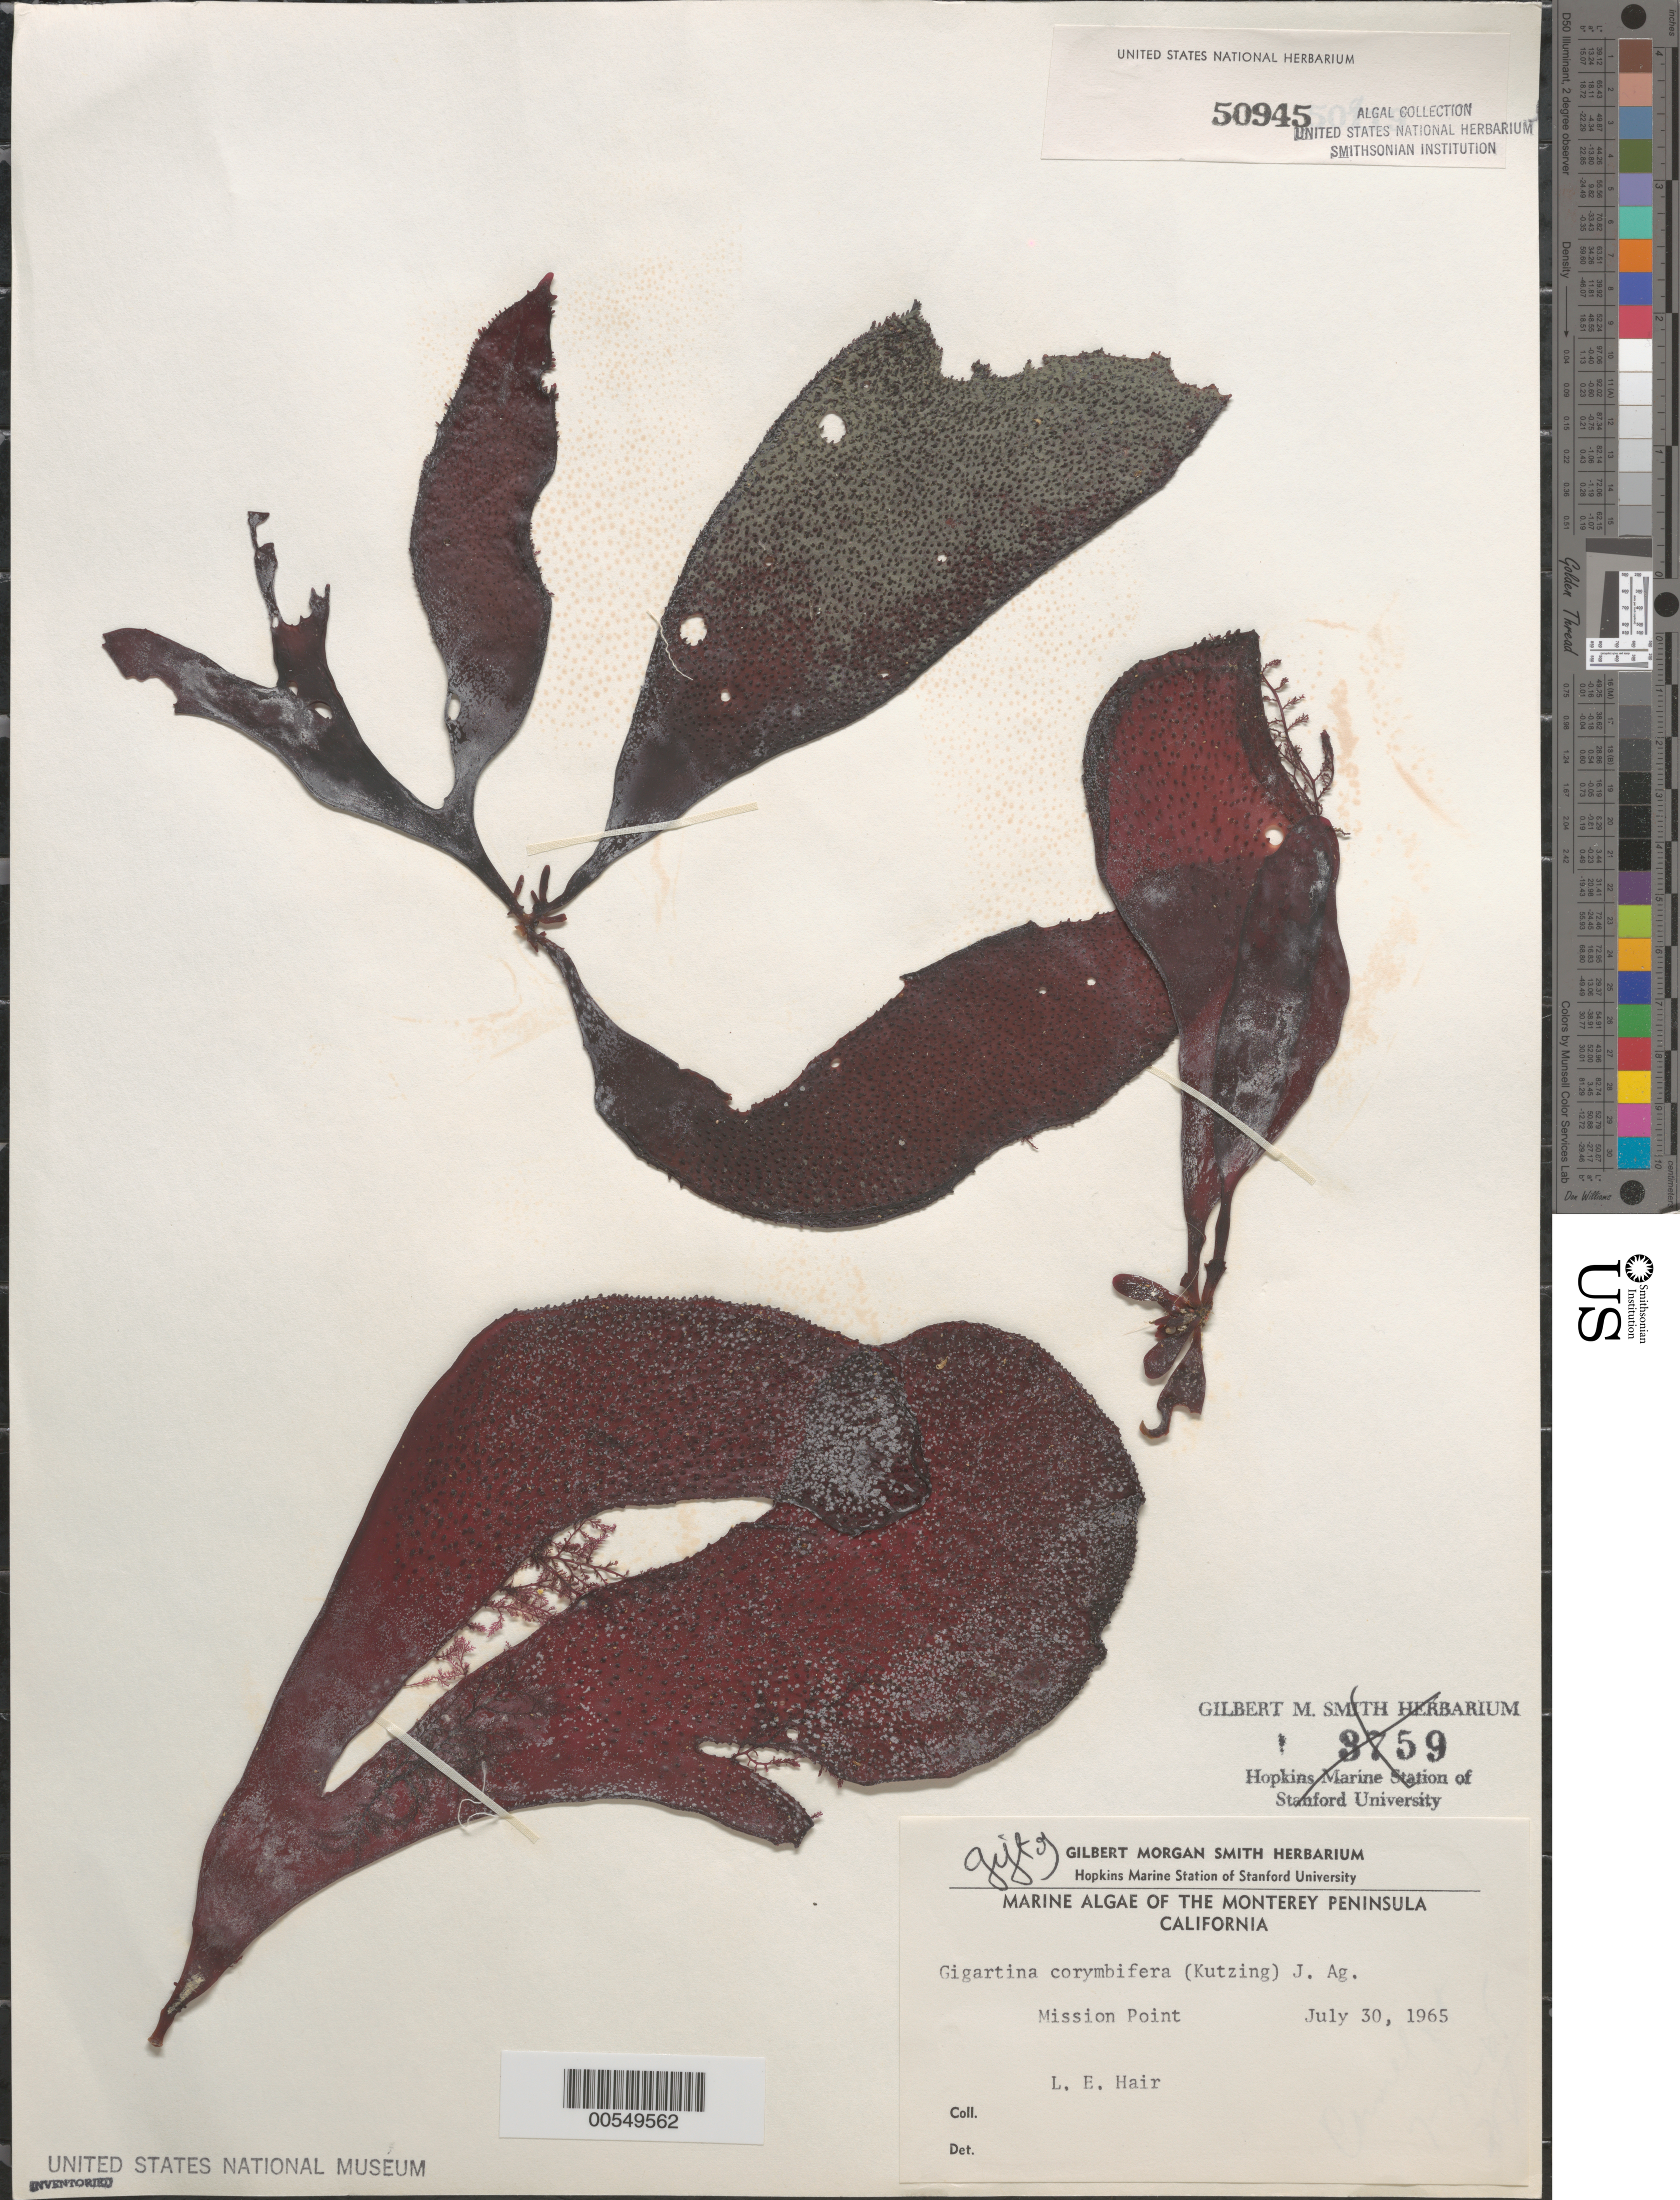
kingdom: Plantae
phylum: Rhodophyta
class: Florideophyceae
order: Gigartinales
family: Gigartinaceae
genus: Chondracanthus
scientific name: Chondracanthus corymbiferus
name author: (Kütz.) Guiry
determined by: Algae name updating Project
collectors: L. Hair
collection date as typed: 30 Jul 1965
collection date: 1965-07-30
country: United States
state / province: California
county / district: Monterey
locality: Mission Point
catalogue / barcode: US 50945